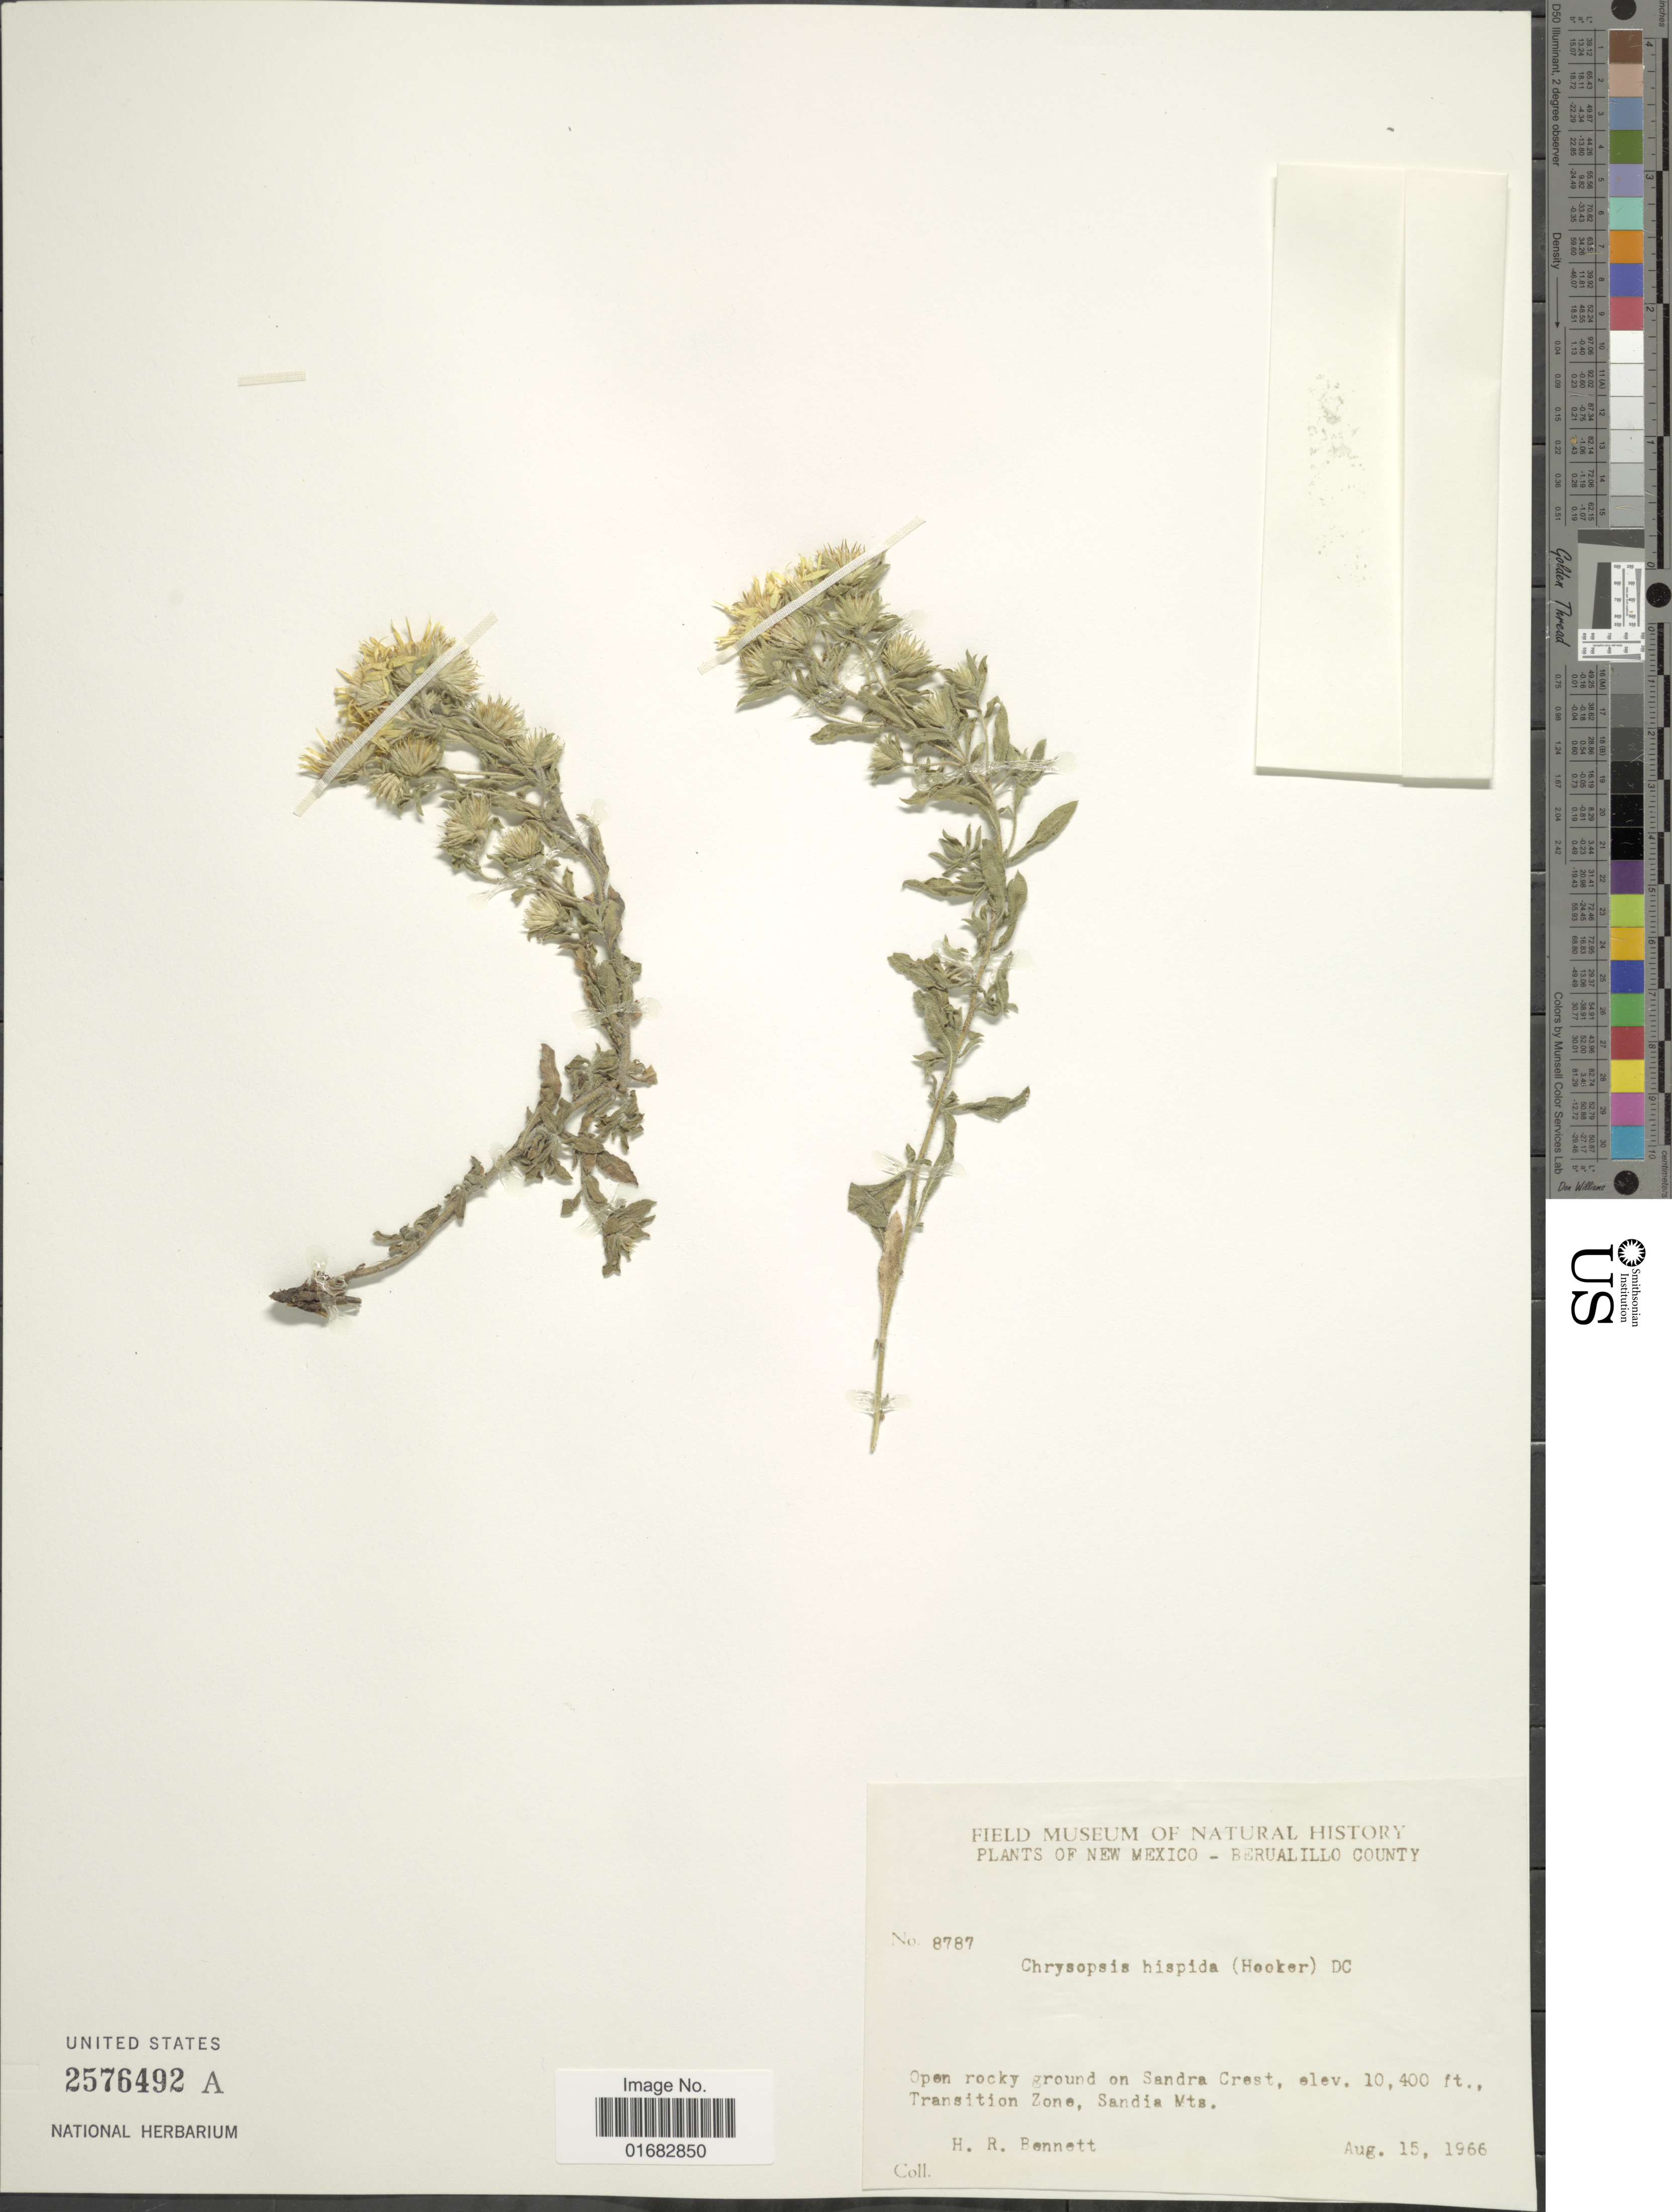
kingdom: Plantae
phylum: Tracheophyta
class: Magnoliopsida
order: Asterales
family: Asteraceae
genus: Heterotheca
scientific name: Heterotheca villosa var. hispida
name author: (Hook.) V.L. Harms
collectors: H. R. Bennett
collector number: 8787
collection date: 1966-08-15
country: United States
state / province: New Mexico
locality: Berualillo County, Open rocky ground on Sandra Crest, Transition Zone, Sandia Mts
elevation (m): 3170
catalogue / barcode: US 2576492A